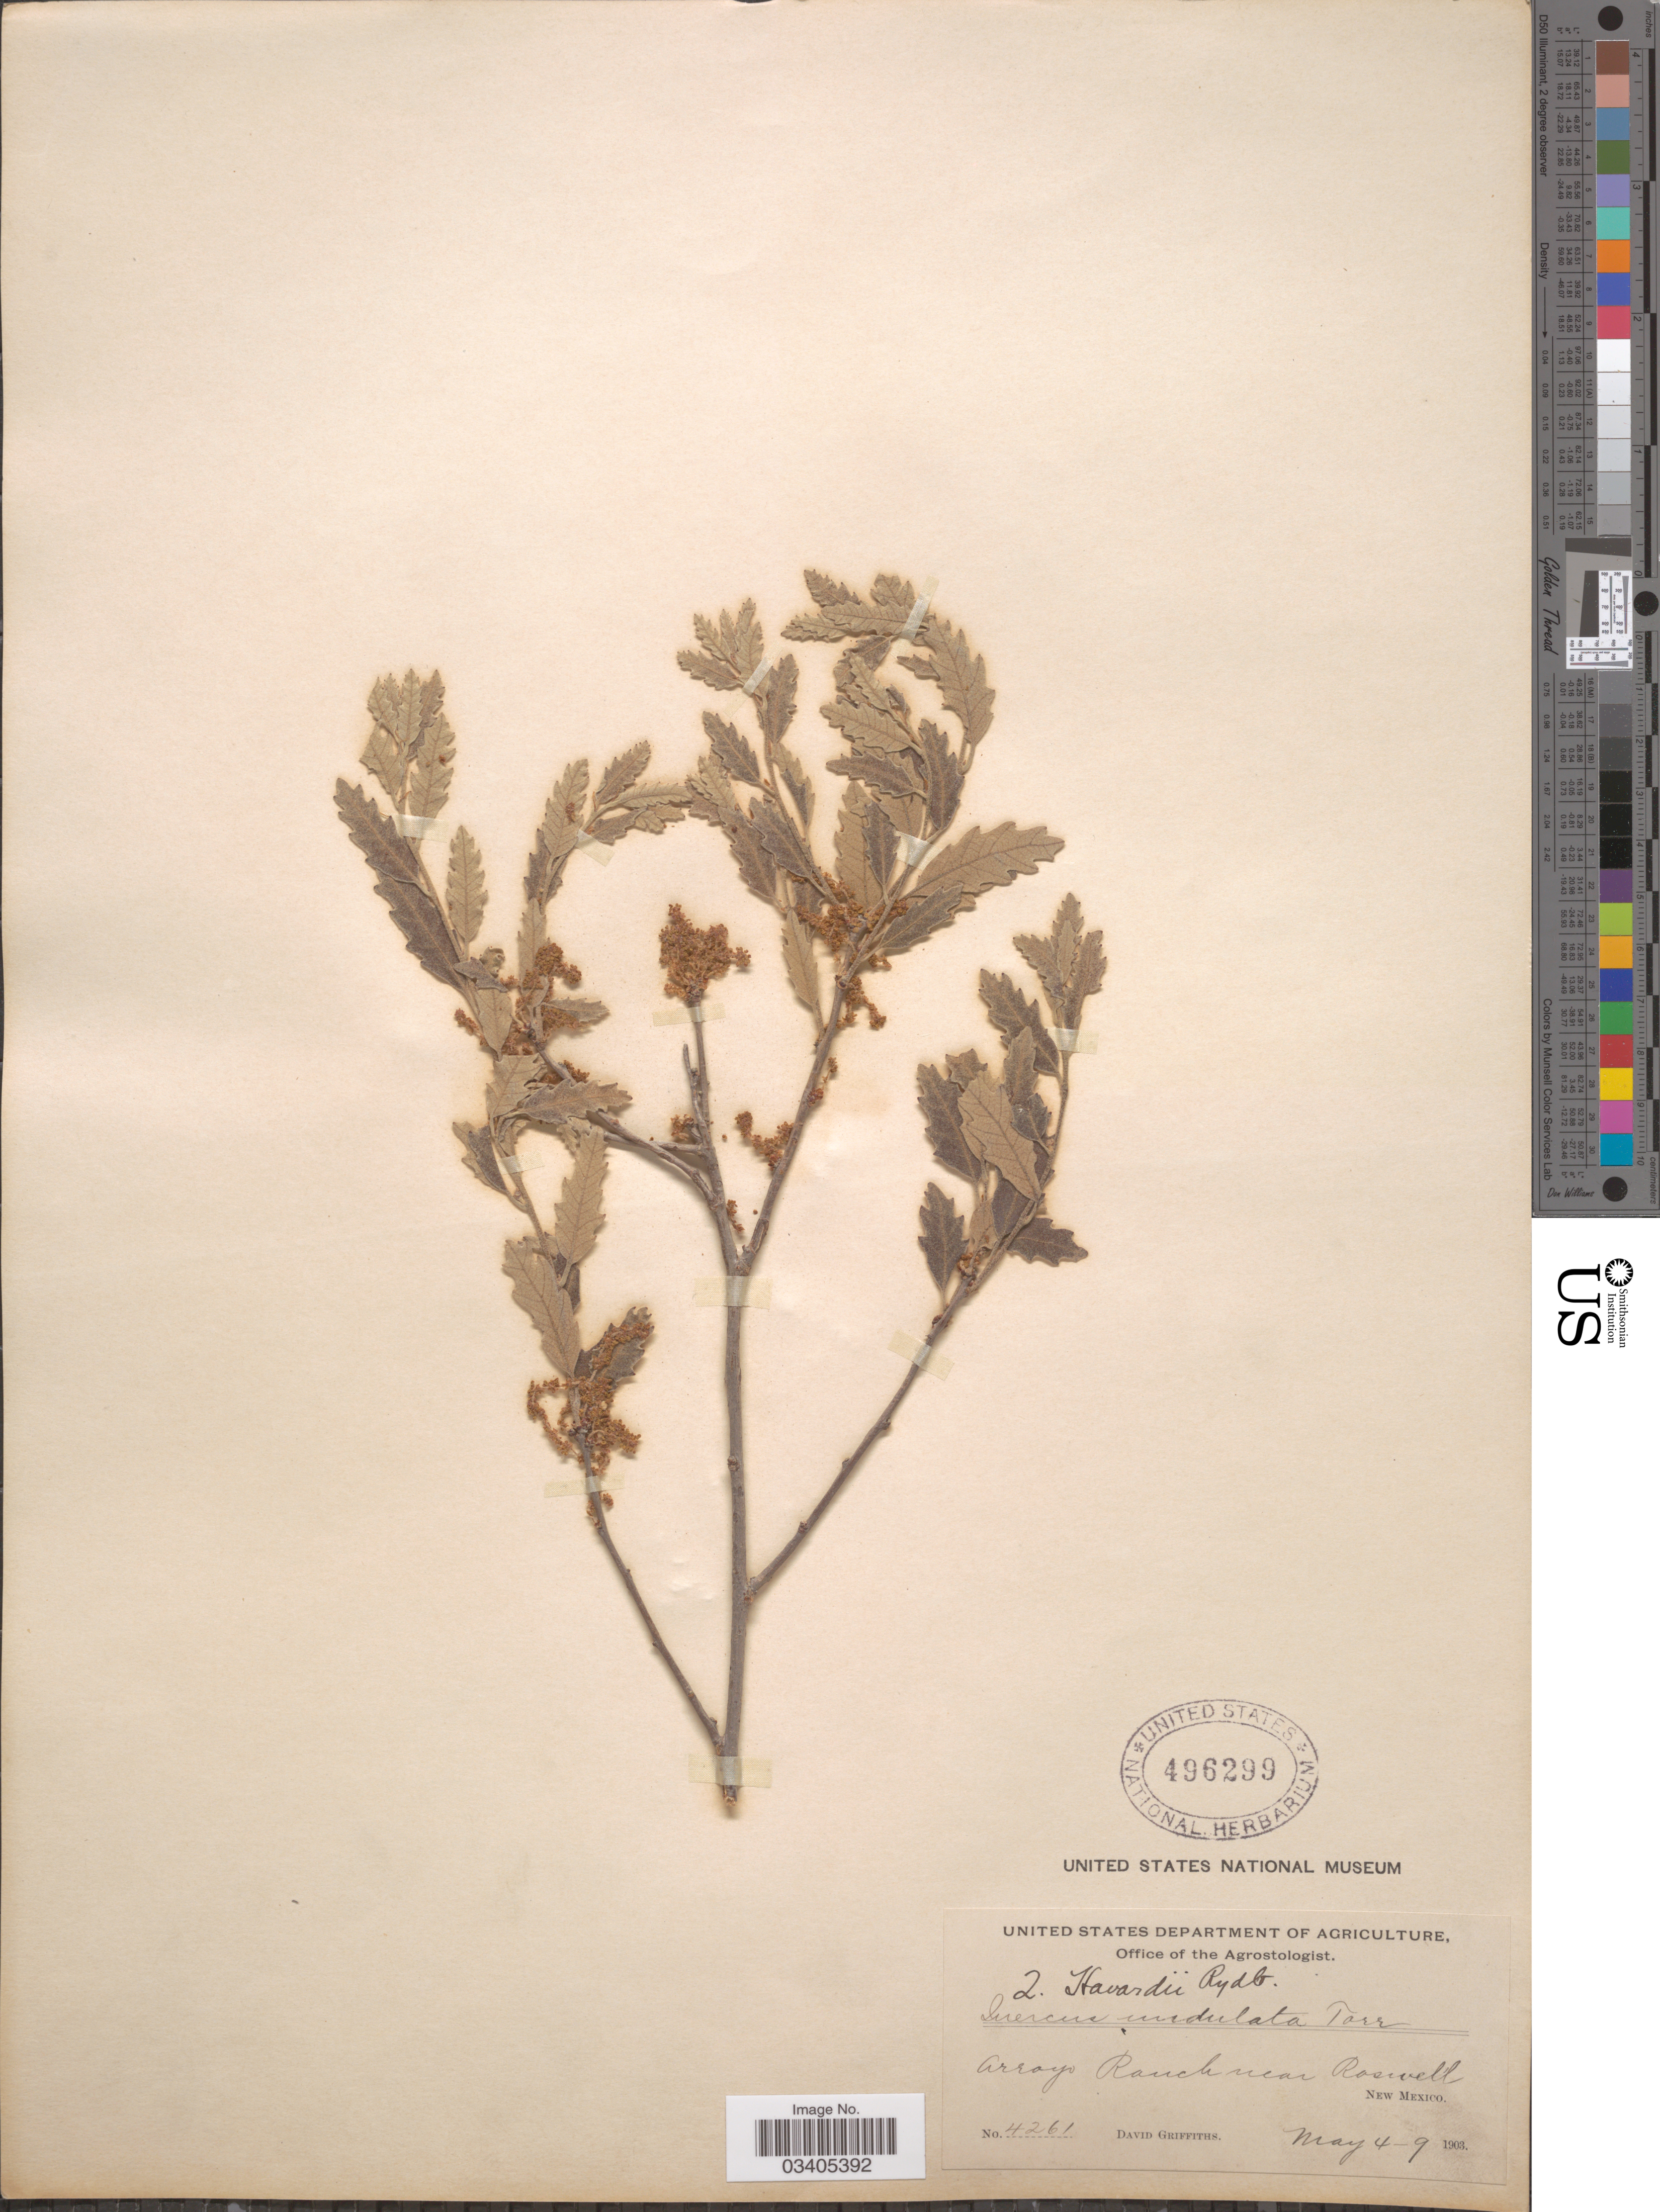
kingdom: Plantae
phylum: Tracheophyta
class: Magnoliopsida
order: Fagales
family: Fagaceae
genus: Quercus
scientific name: Quercus havardii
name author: Rydb.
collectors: D. Griffiths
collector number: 4261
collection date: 1903-05-04/1903-05-09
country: United States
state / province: New Mexico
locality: Arroyo Ranch near Roswell.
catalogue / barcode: US 496299